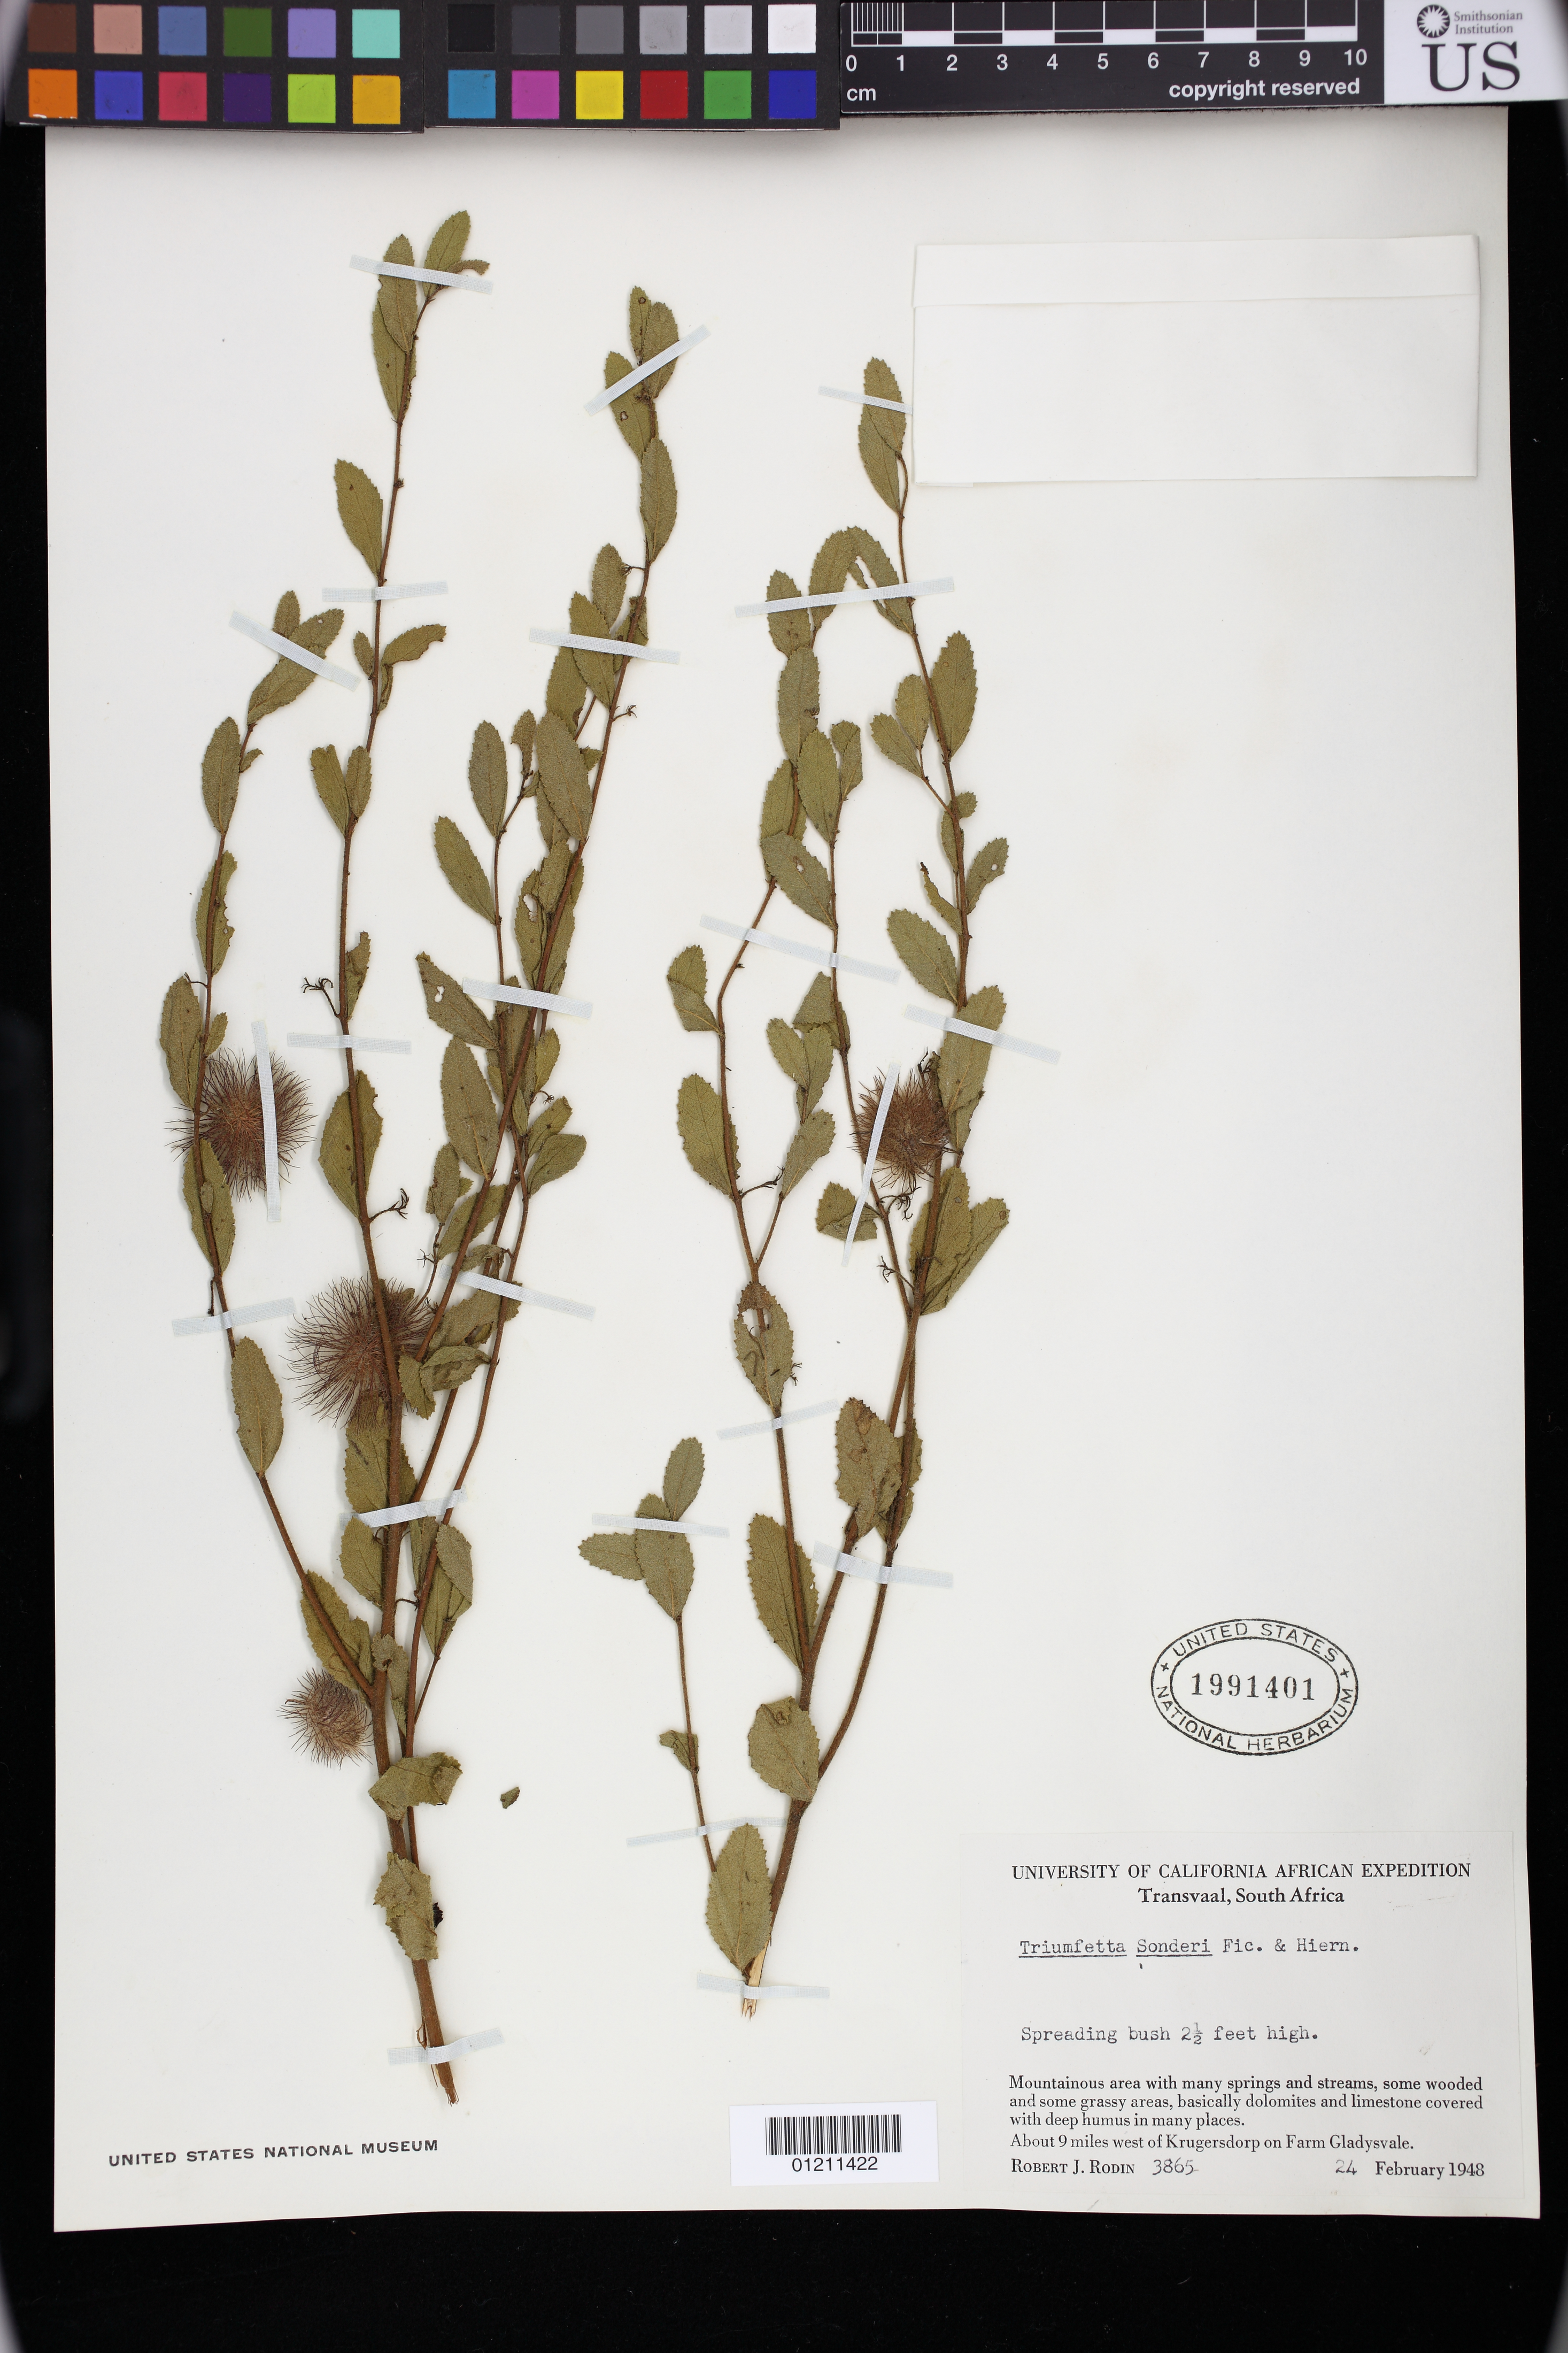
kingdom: Plantae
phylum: Tracheophyta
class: Magnoliopsida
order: Malvales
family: Malvaceae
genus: Triumfetta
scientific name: Triumfetta sonderi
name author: Ficalho & Hiern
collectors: R. J. Rodin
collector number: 3865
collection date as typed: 24 Feb 1948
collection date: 1948-02-24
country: South Africa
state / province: Gauteng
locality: Transvaal, South Africa: About 9 miles west of Krugersdorp on Farm Gladysvale.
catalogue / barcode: US 1991401